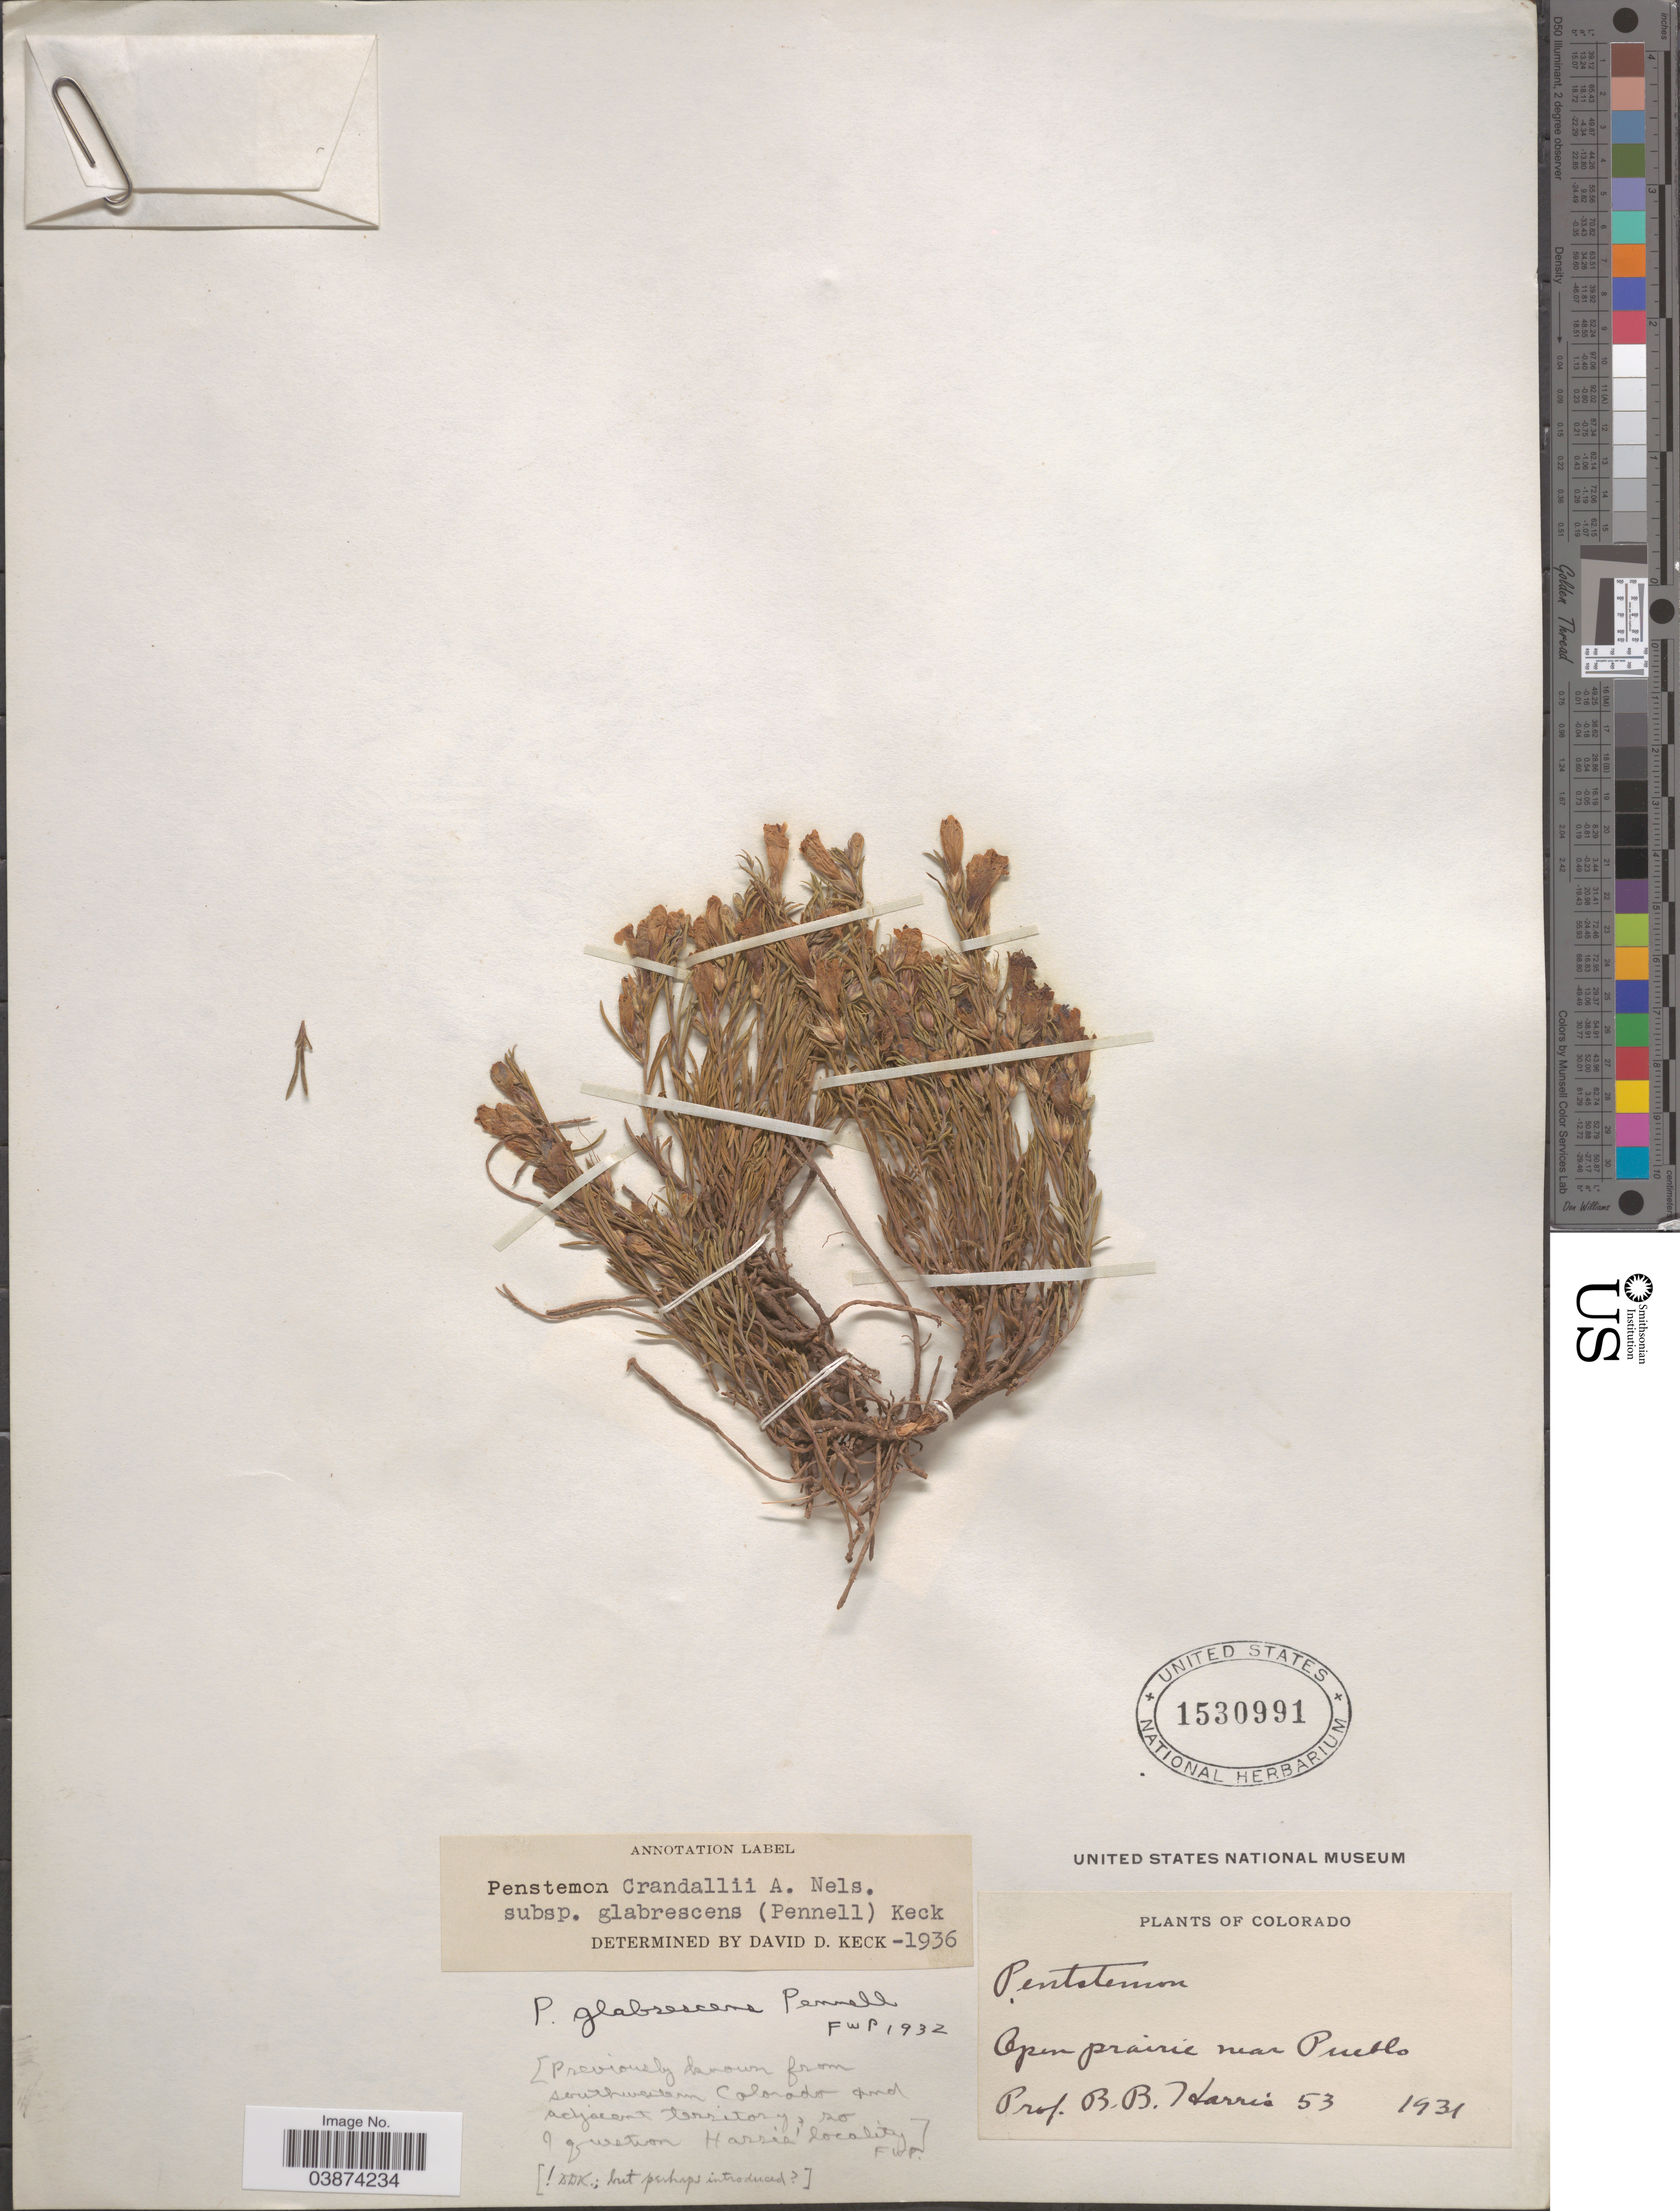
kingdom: Plantae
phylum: Tracheophyta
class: Magnoliopsida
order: Lamiales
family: Plantaginaceae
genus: Penstemon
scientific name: Penstemon crandallii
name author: A. Nelson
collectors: B. B. Harris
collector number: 53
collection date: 1931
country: United States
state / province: Colorado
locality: Open prairie near Pueblo.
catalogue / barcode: US 1530991